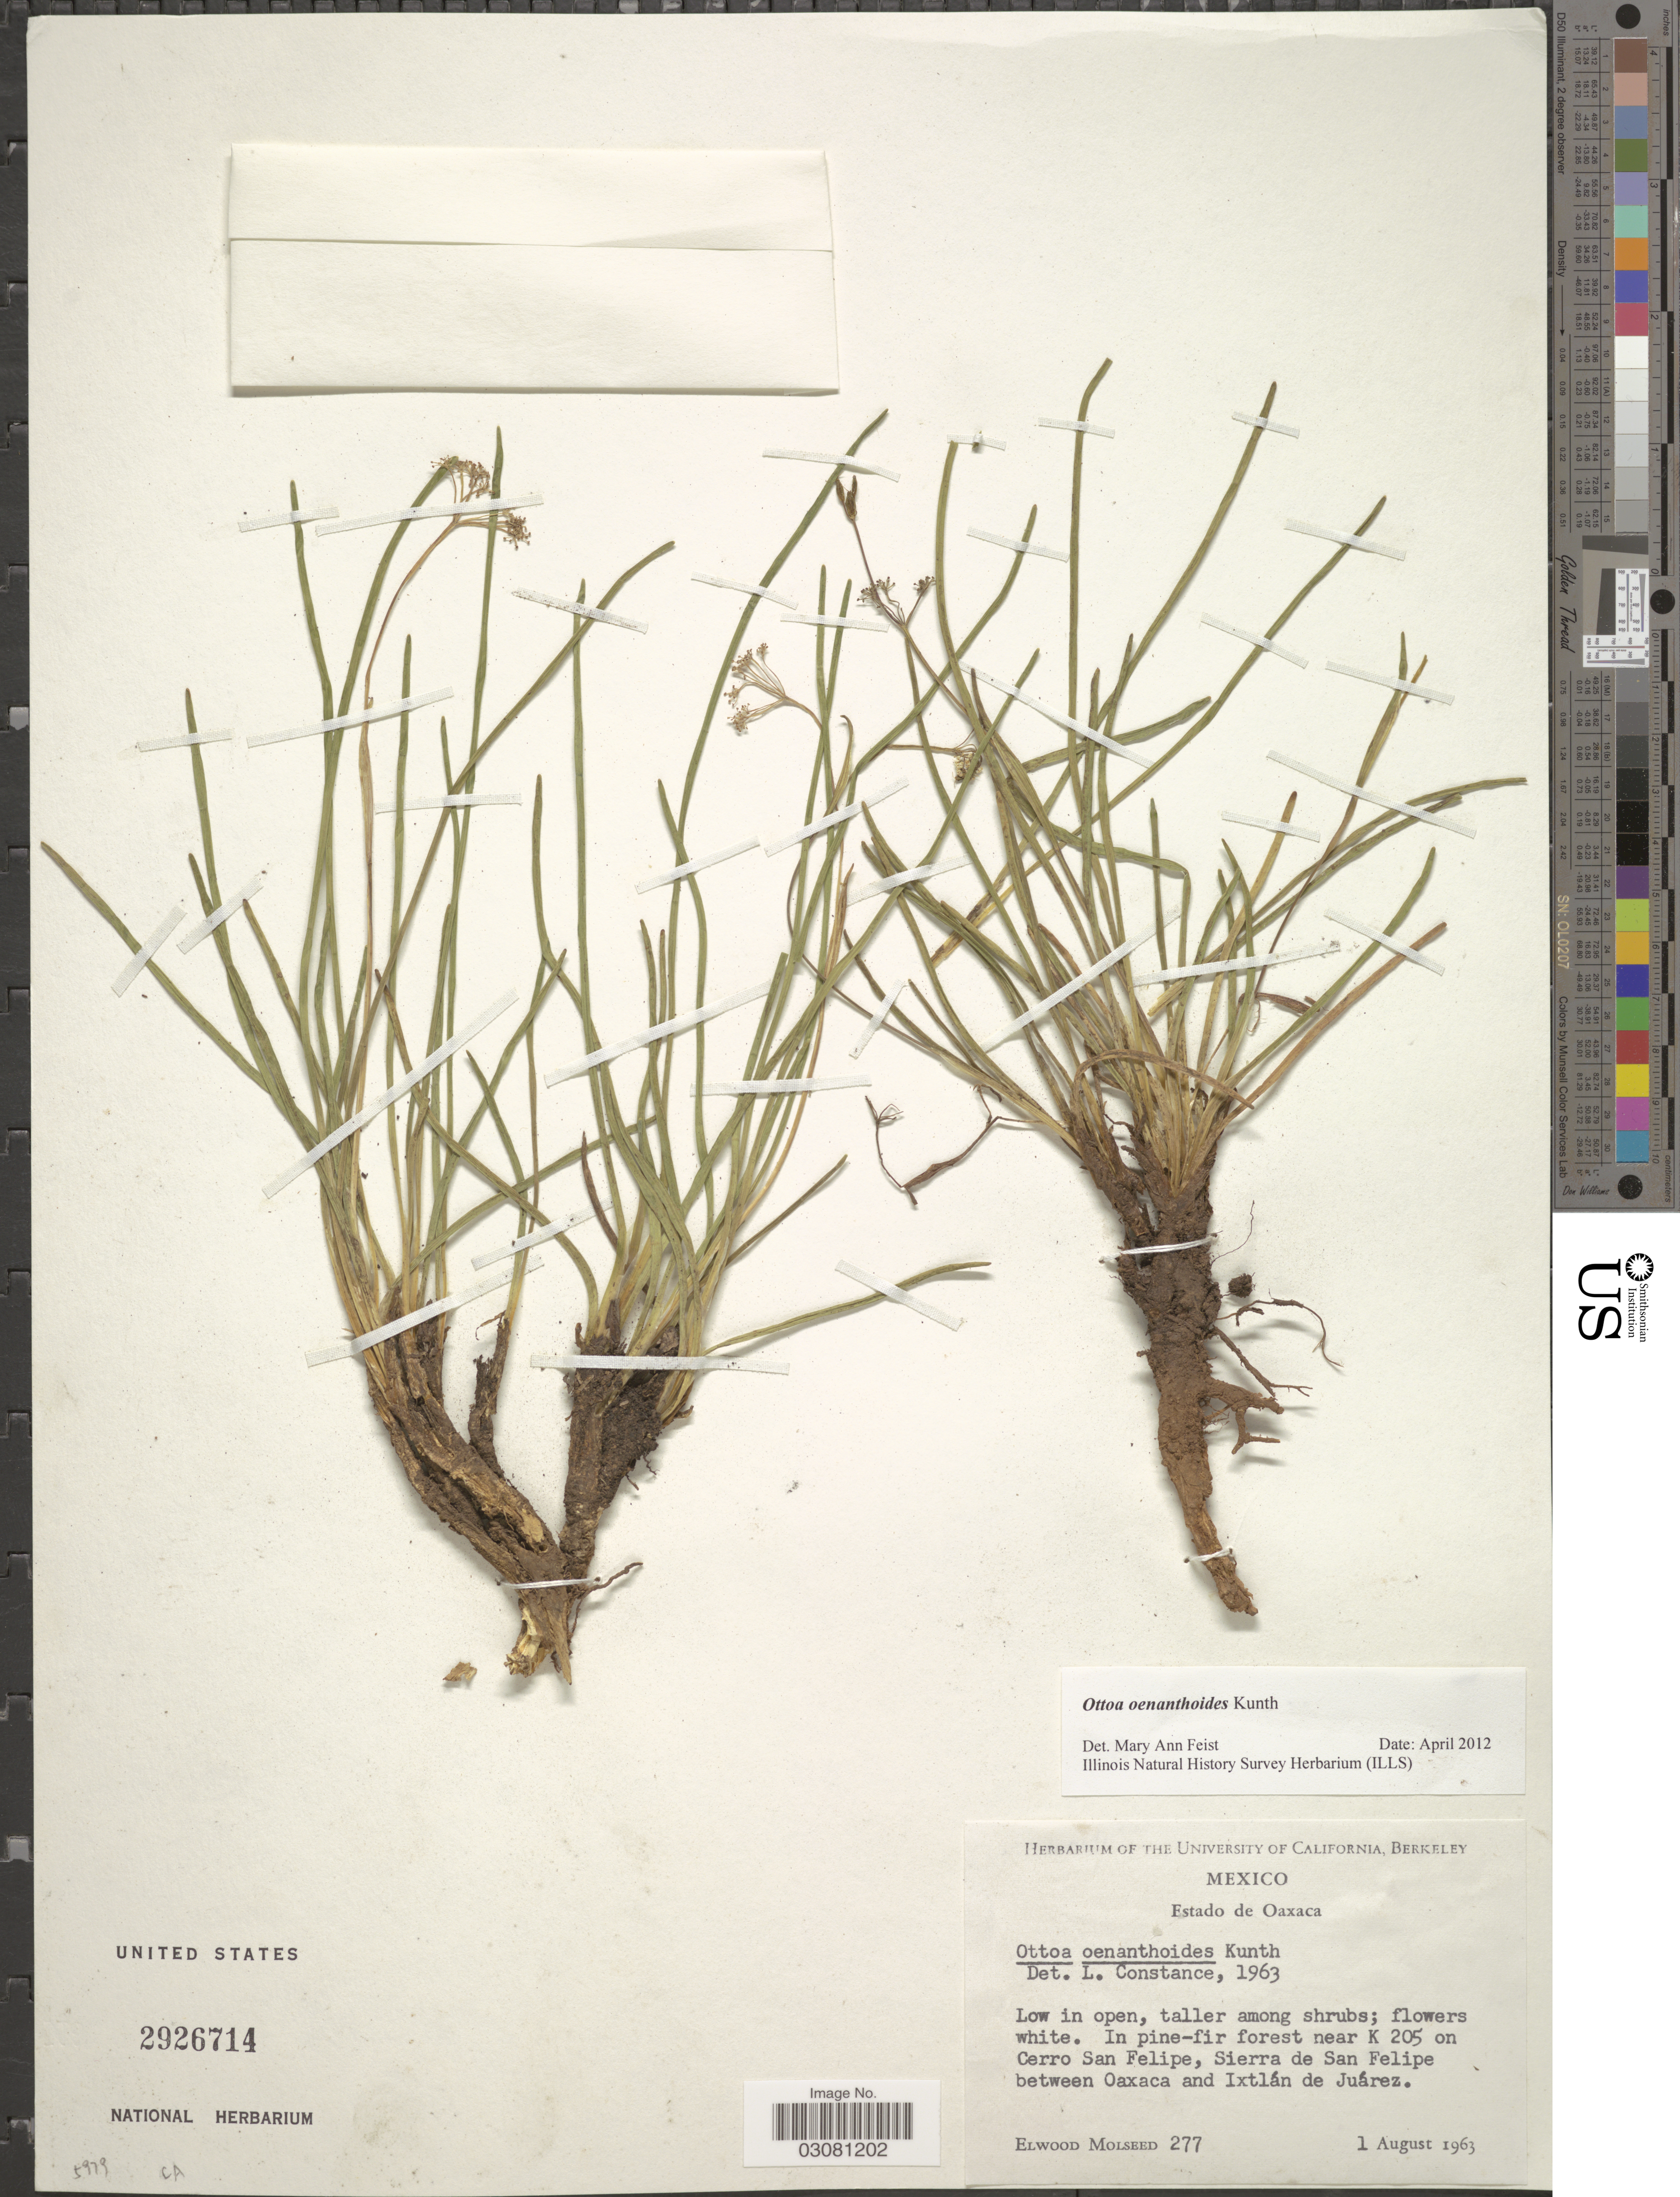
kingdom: Plantae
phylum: Tracheophyta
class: Magnoliopsida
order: Apiales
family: Apiaceae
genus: Ottoa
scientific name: Ottoa oenanthoides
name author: Kunth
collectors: E. Molseed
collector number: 277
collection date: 1963-08-01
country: Mexico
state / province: Oaxaca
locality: In pine-fir forest near K 205 on Cerro San Felipe, Sierra de San Felipe between Oaxaca and Ixtlán de Juárez.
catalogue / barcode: US 2926714